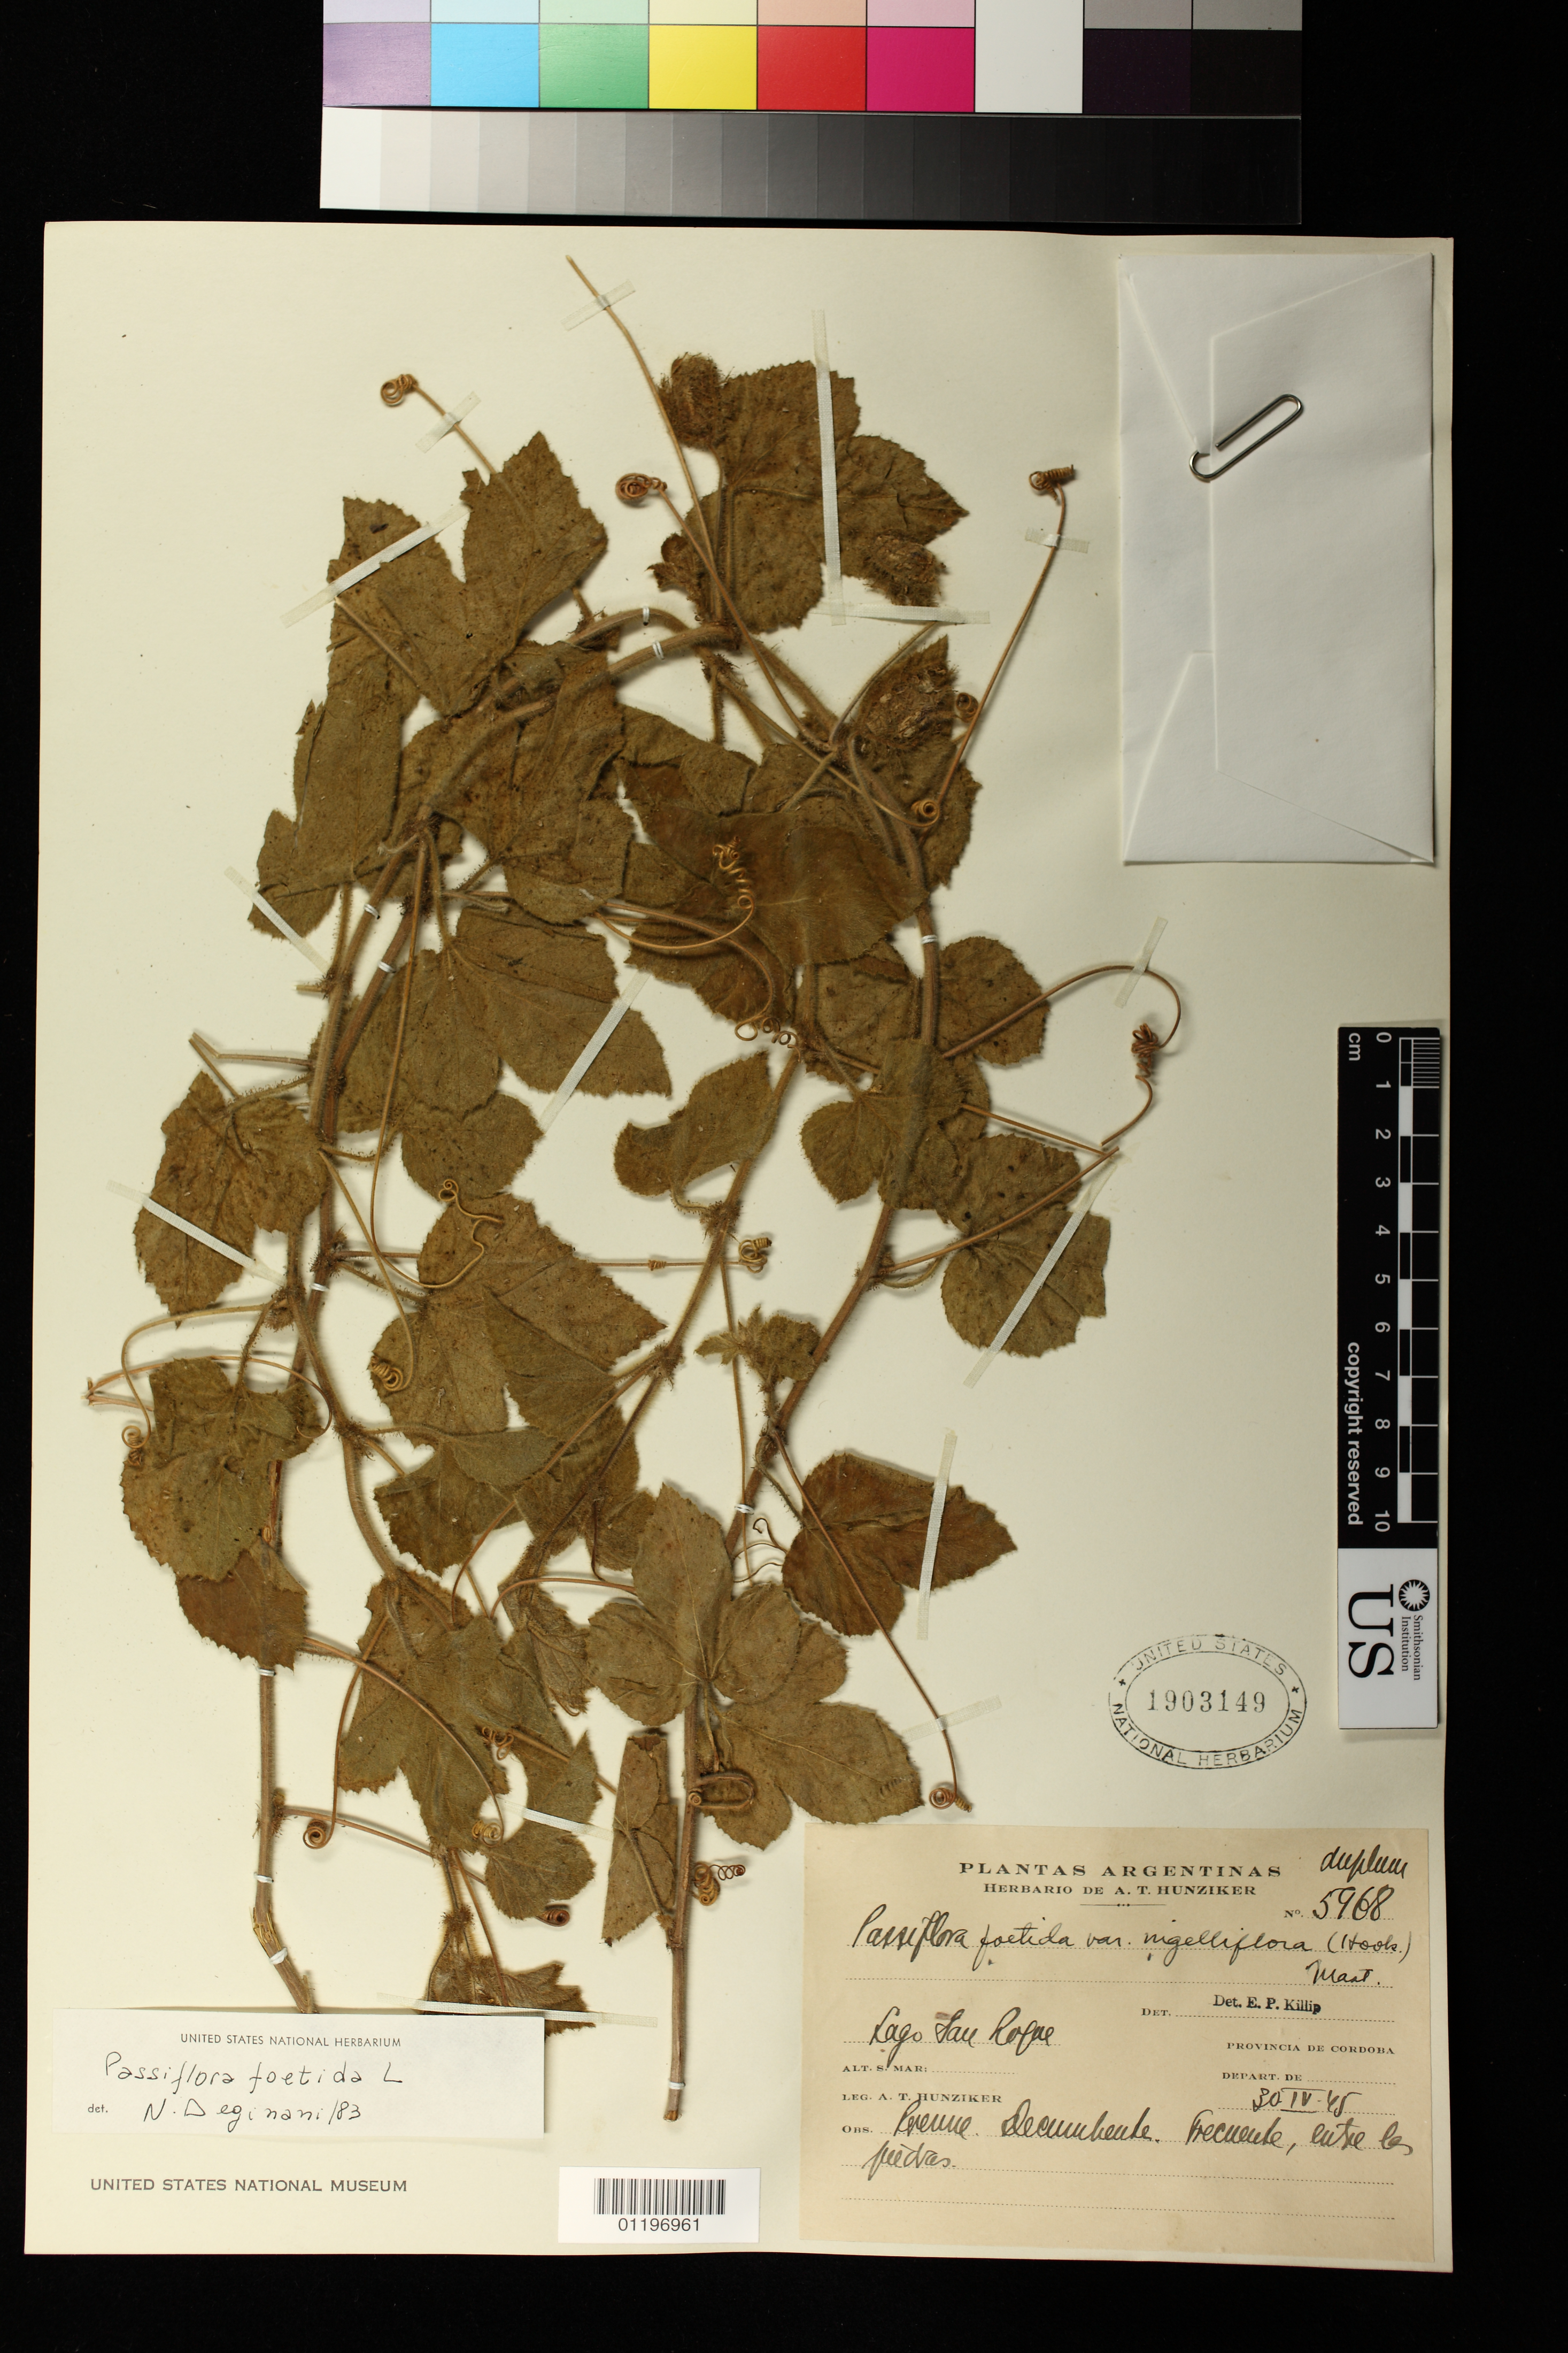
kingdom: Plantae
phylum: Tracheophyta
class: Magnoliopsida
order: Malpighiales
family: Passifloraceae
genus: Passiflora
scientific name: Passiflora foetida var. nigelliflora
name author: (Hook.) Mast.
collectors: A. T. Hunziker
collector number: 5968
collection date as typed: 30 Apr 1945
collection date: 1945-04-30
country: Argentina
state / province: Córdoba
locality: Lago San Roque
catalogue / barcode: US 1903149